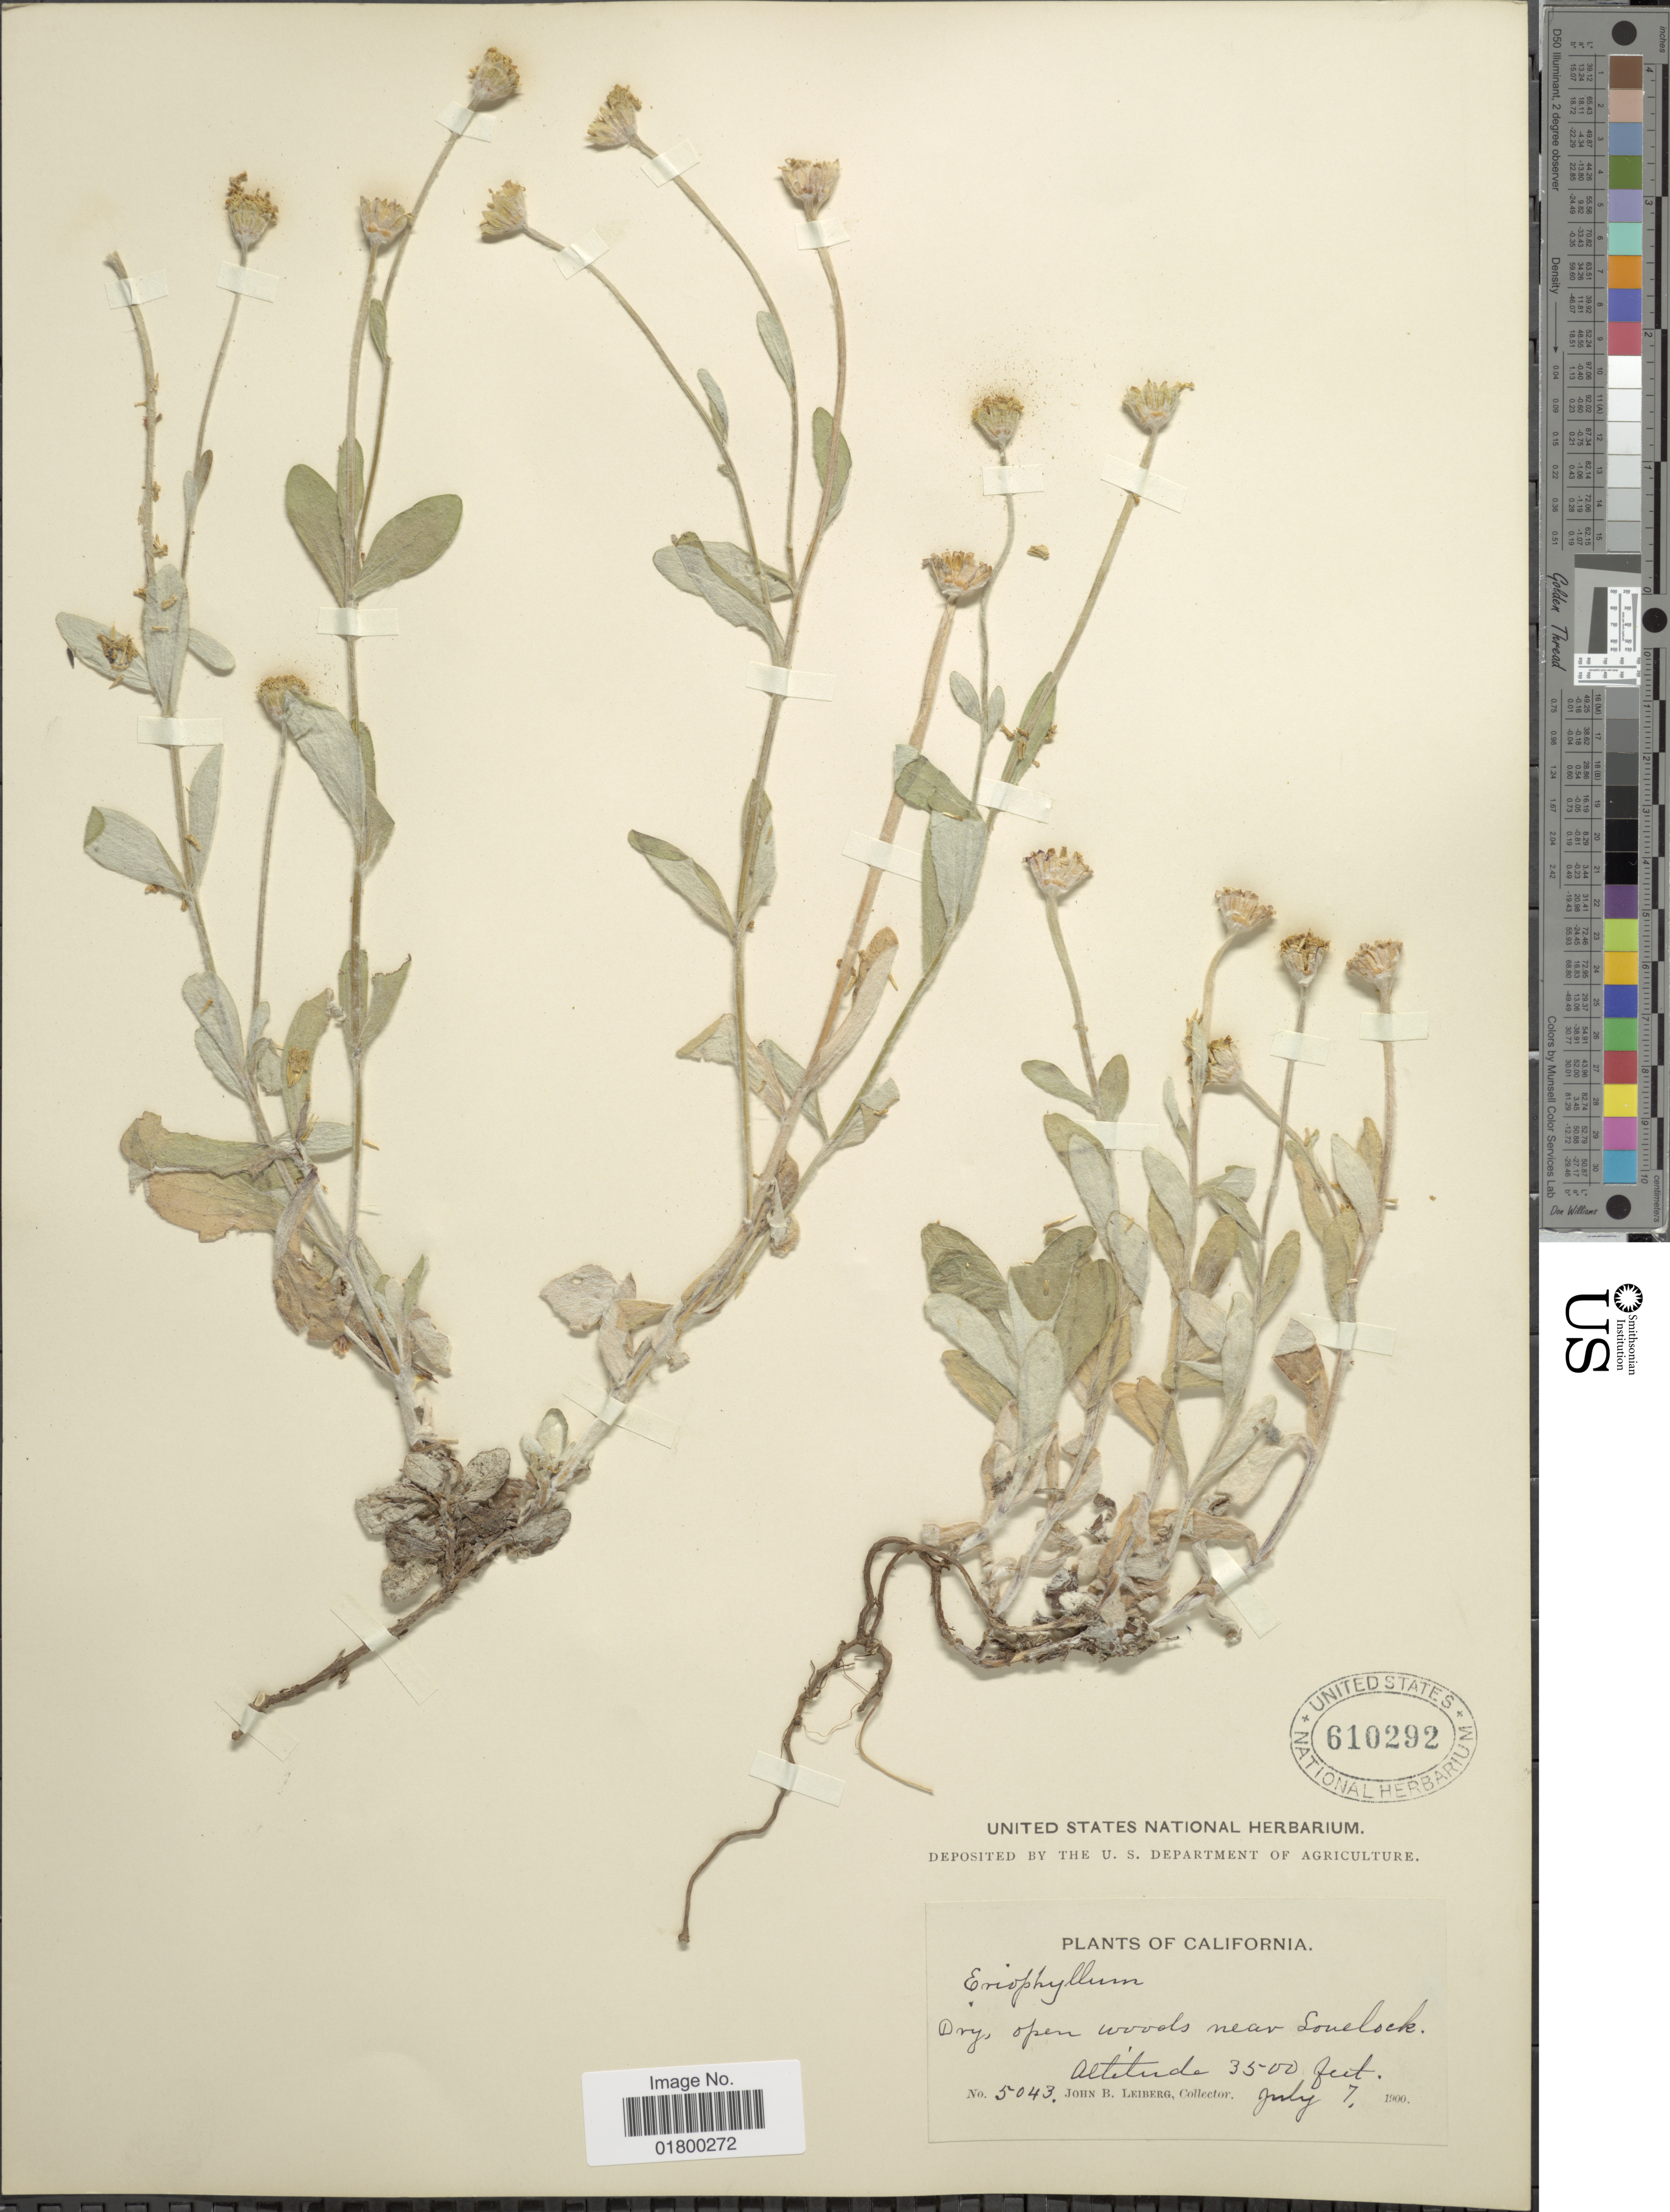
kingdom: Plantae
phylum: Tracheophyta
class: Magnoliopsida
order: Asterales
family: Asteraceae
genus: Eriophyllum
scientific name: Eriophyllum lanatum var. croceum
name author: (Greene) Jeps.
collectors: J. B. Leiberg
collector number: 5043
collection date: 1900-07-07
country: United States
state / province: California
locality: Open woods near Lonelock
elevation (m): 1067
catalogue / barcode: US 610292